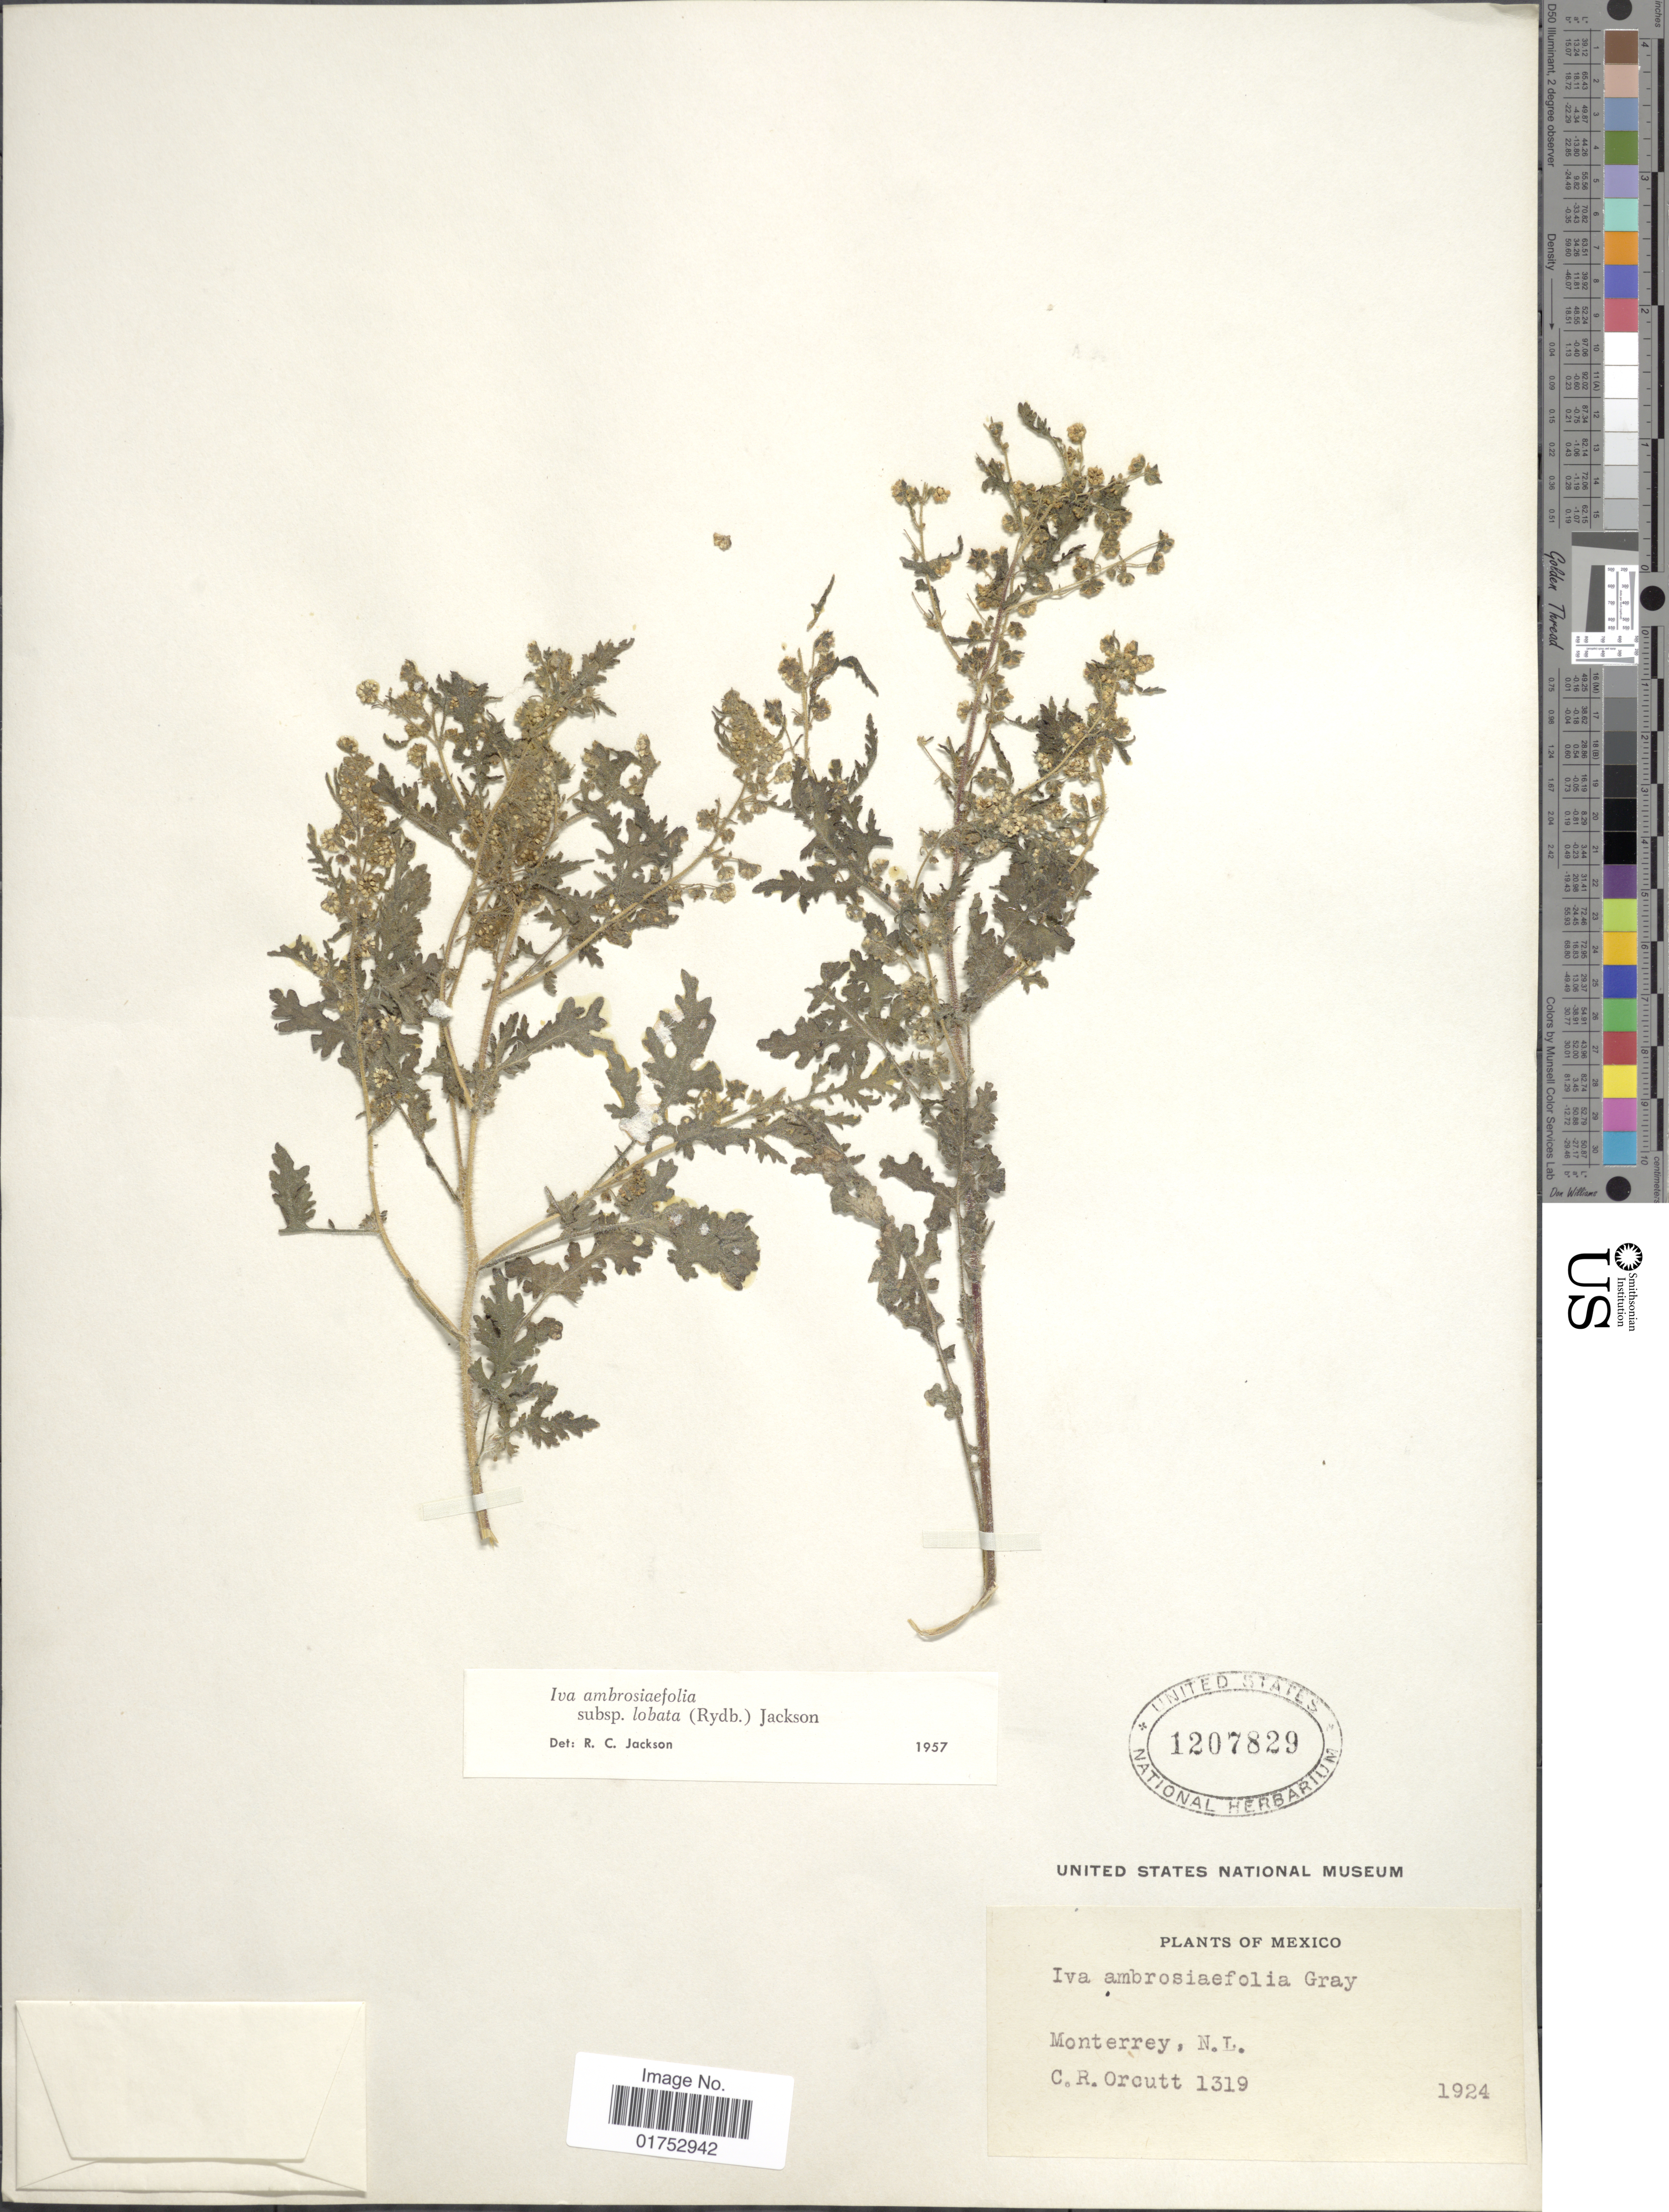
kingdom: Plantae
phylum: Tracheophyta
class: Magnoliopsida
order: Asterales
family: Asteraceae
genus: Iva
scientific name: Iva ambrosiifolia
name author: (A. Gray) A. Gray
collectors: C. R. Orcutt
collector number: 1319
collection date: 1924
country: Mexico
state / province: Nuevo León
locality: Monterrey, N. L.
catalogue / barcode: US 1207829